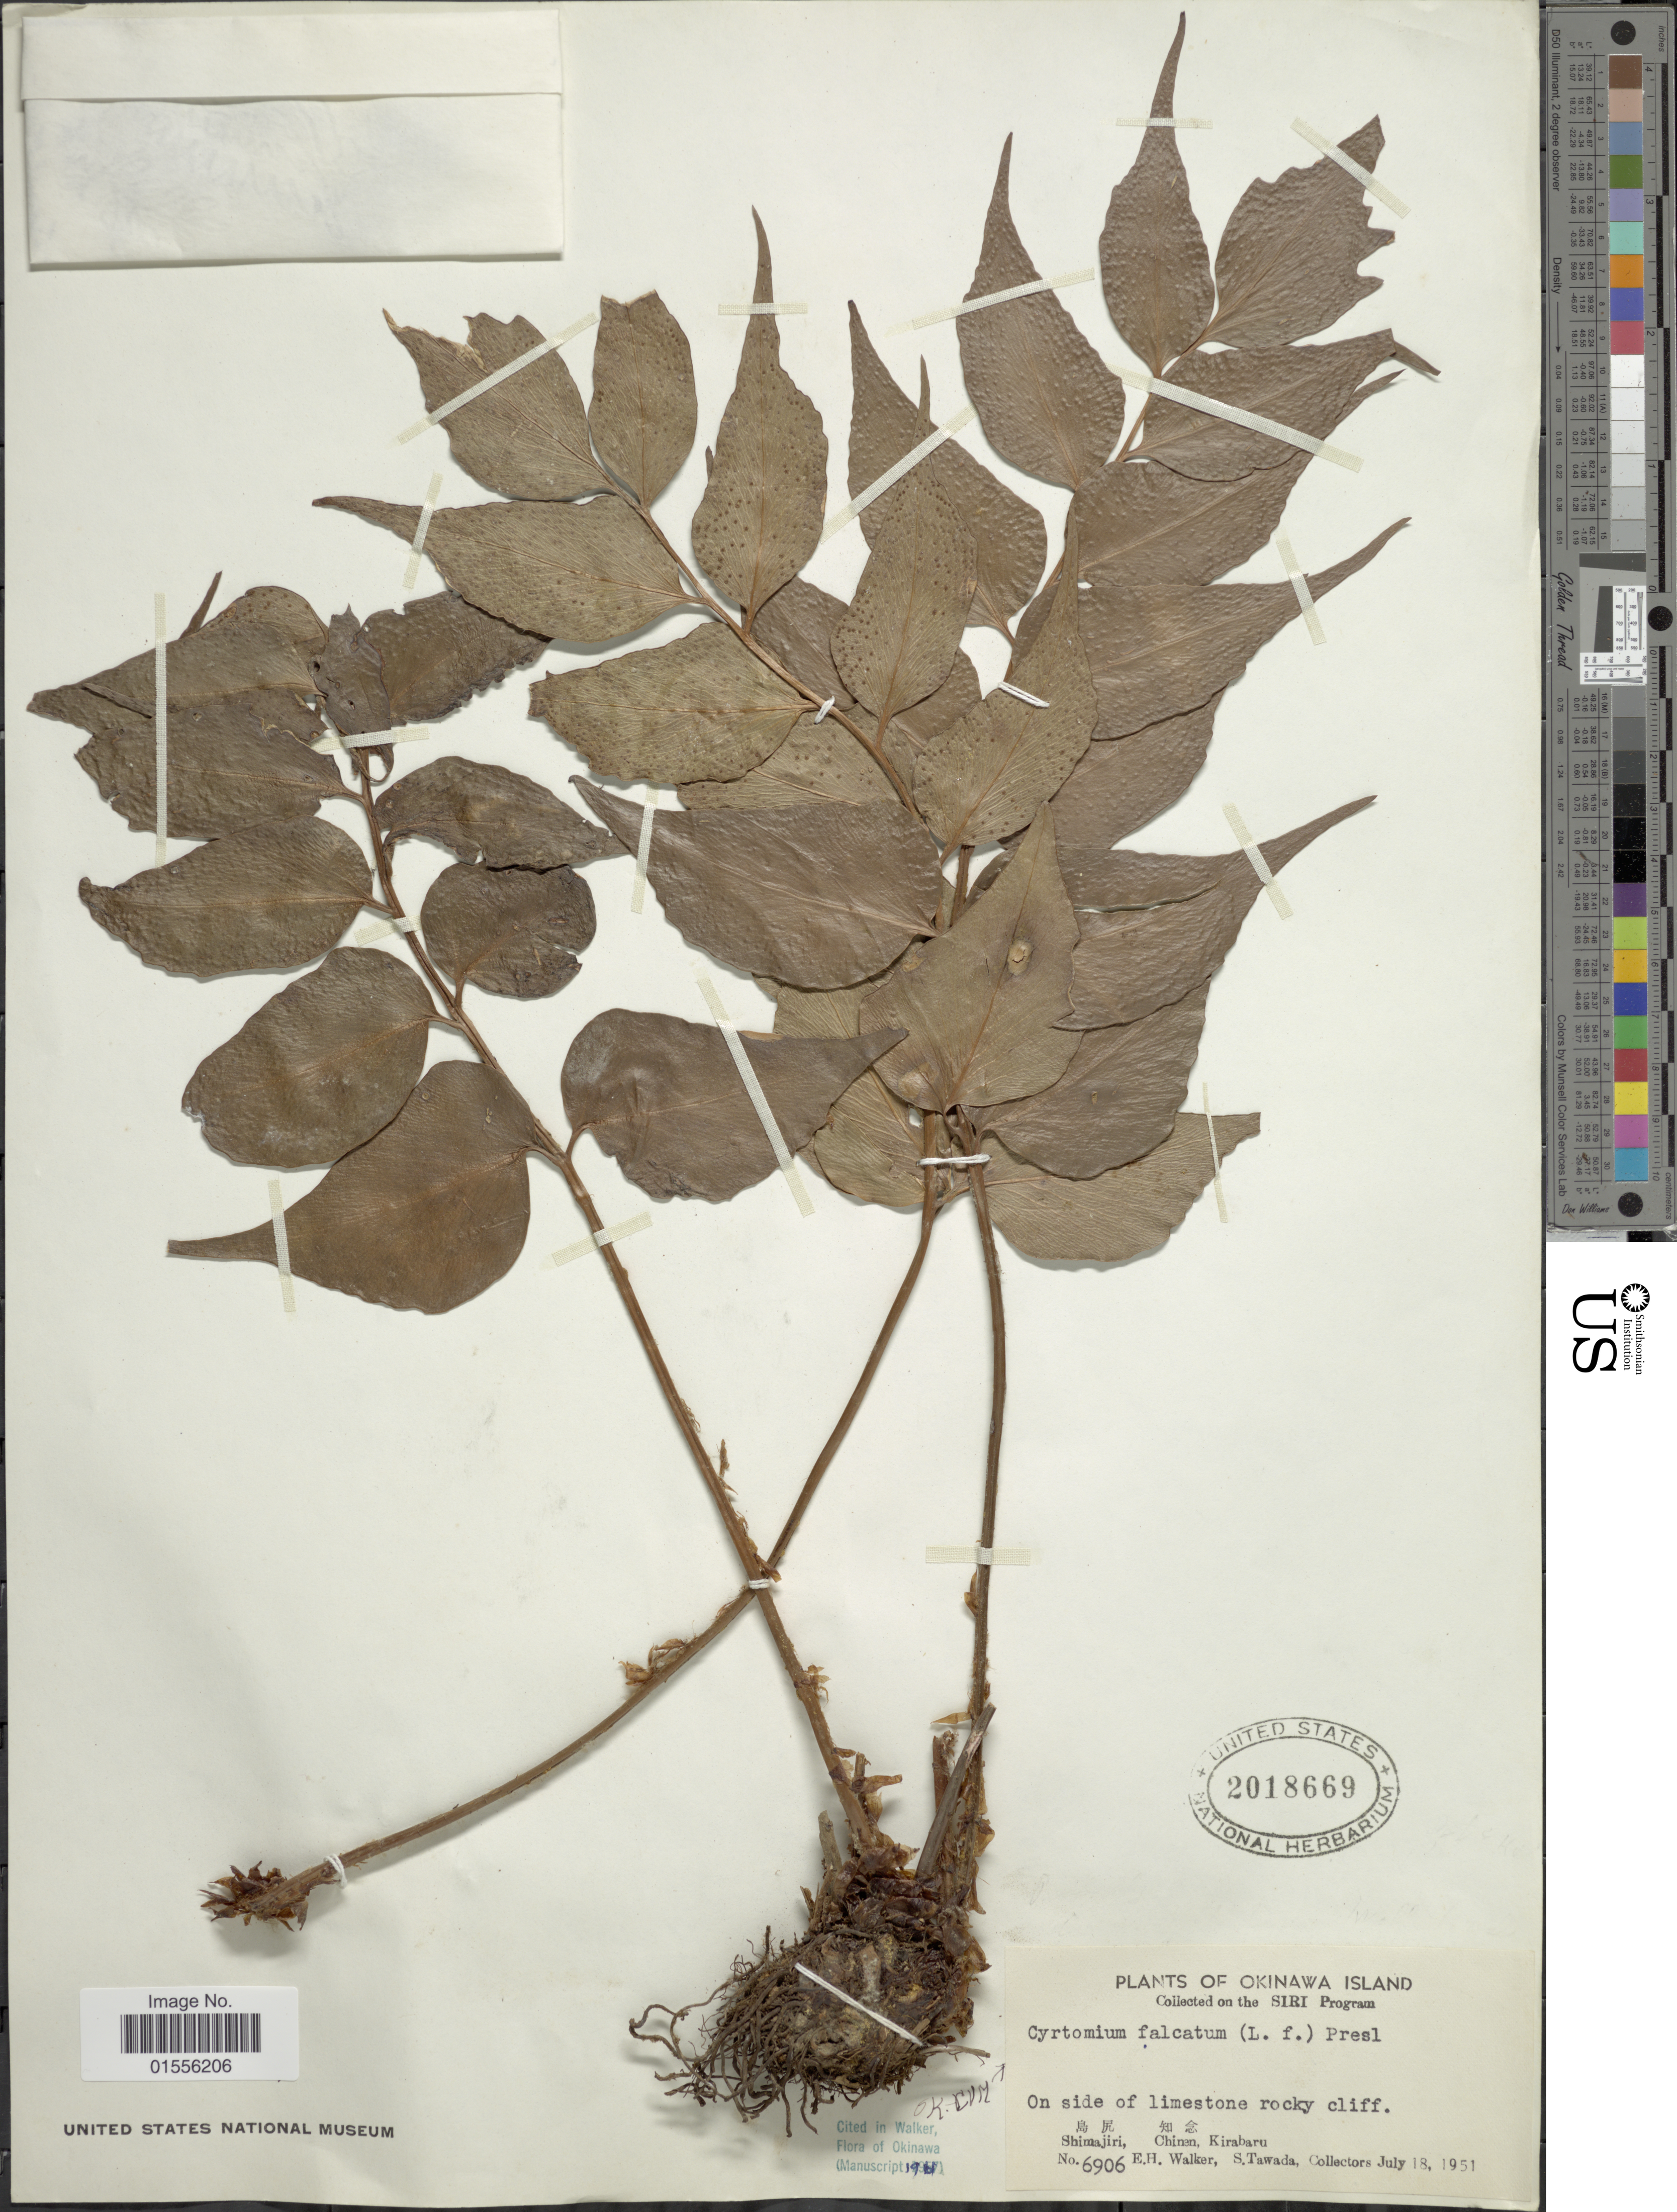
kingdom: Plantae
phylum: Tracheophyta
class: Polypodiopsida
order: Polypodiales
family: Dryopteridaceae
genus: Cyrtomium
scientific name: Cyrtomium falcatum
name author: (L. f.) C. Presl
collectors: E. H. Walker & S. Tawada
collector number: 6906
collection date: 1951-07-18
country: Japan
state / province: Okinawa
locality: Okinawa Island, Shimajiri, Chinan, Kirabaru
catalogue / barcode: US 2018669